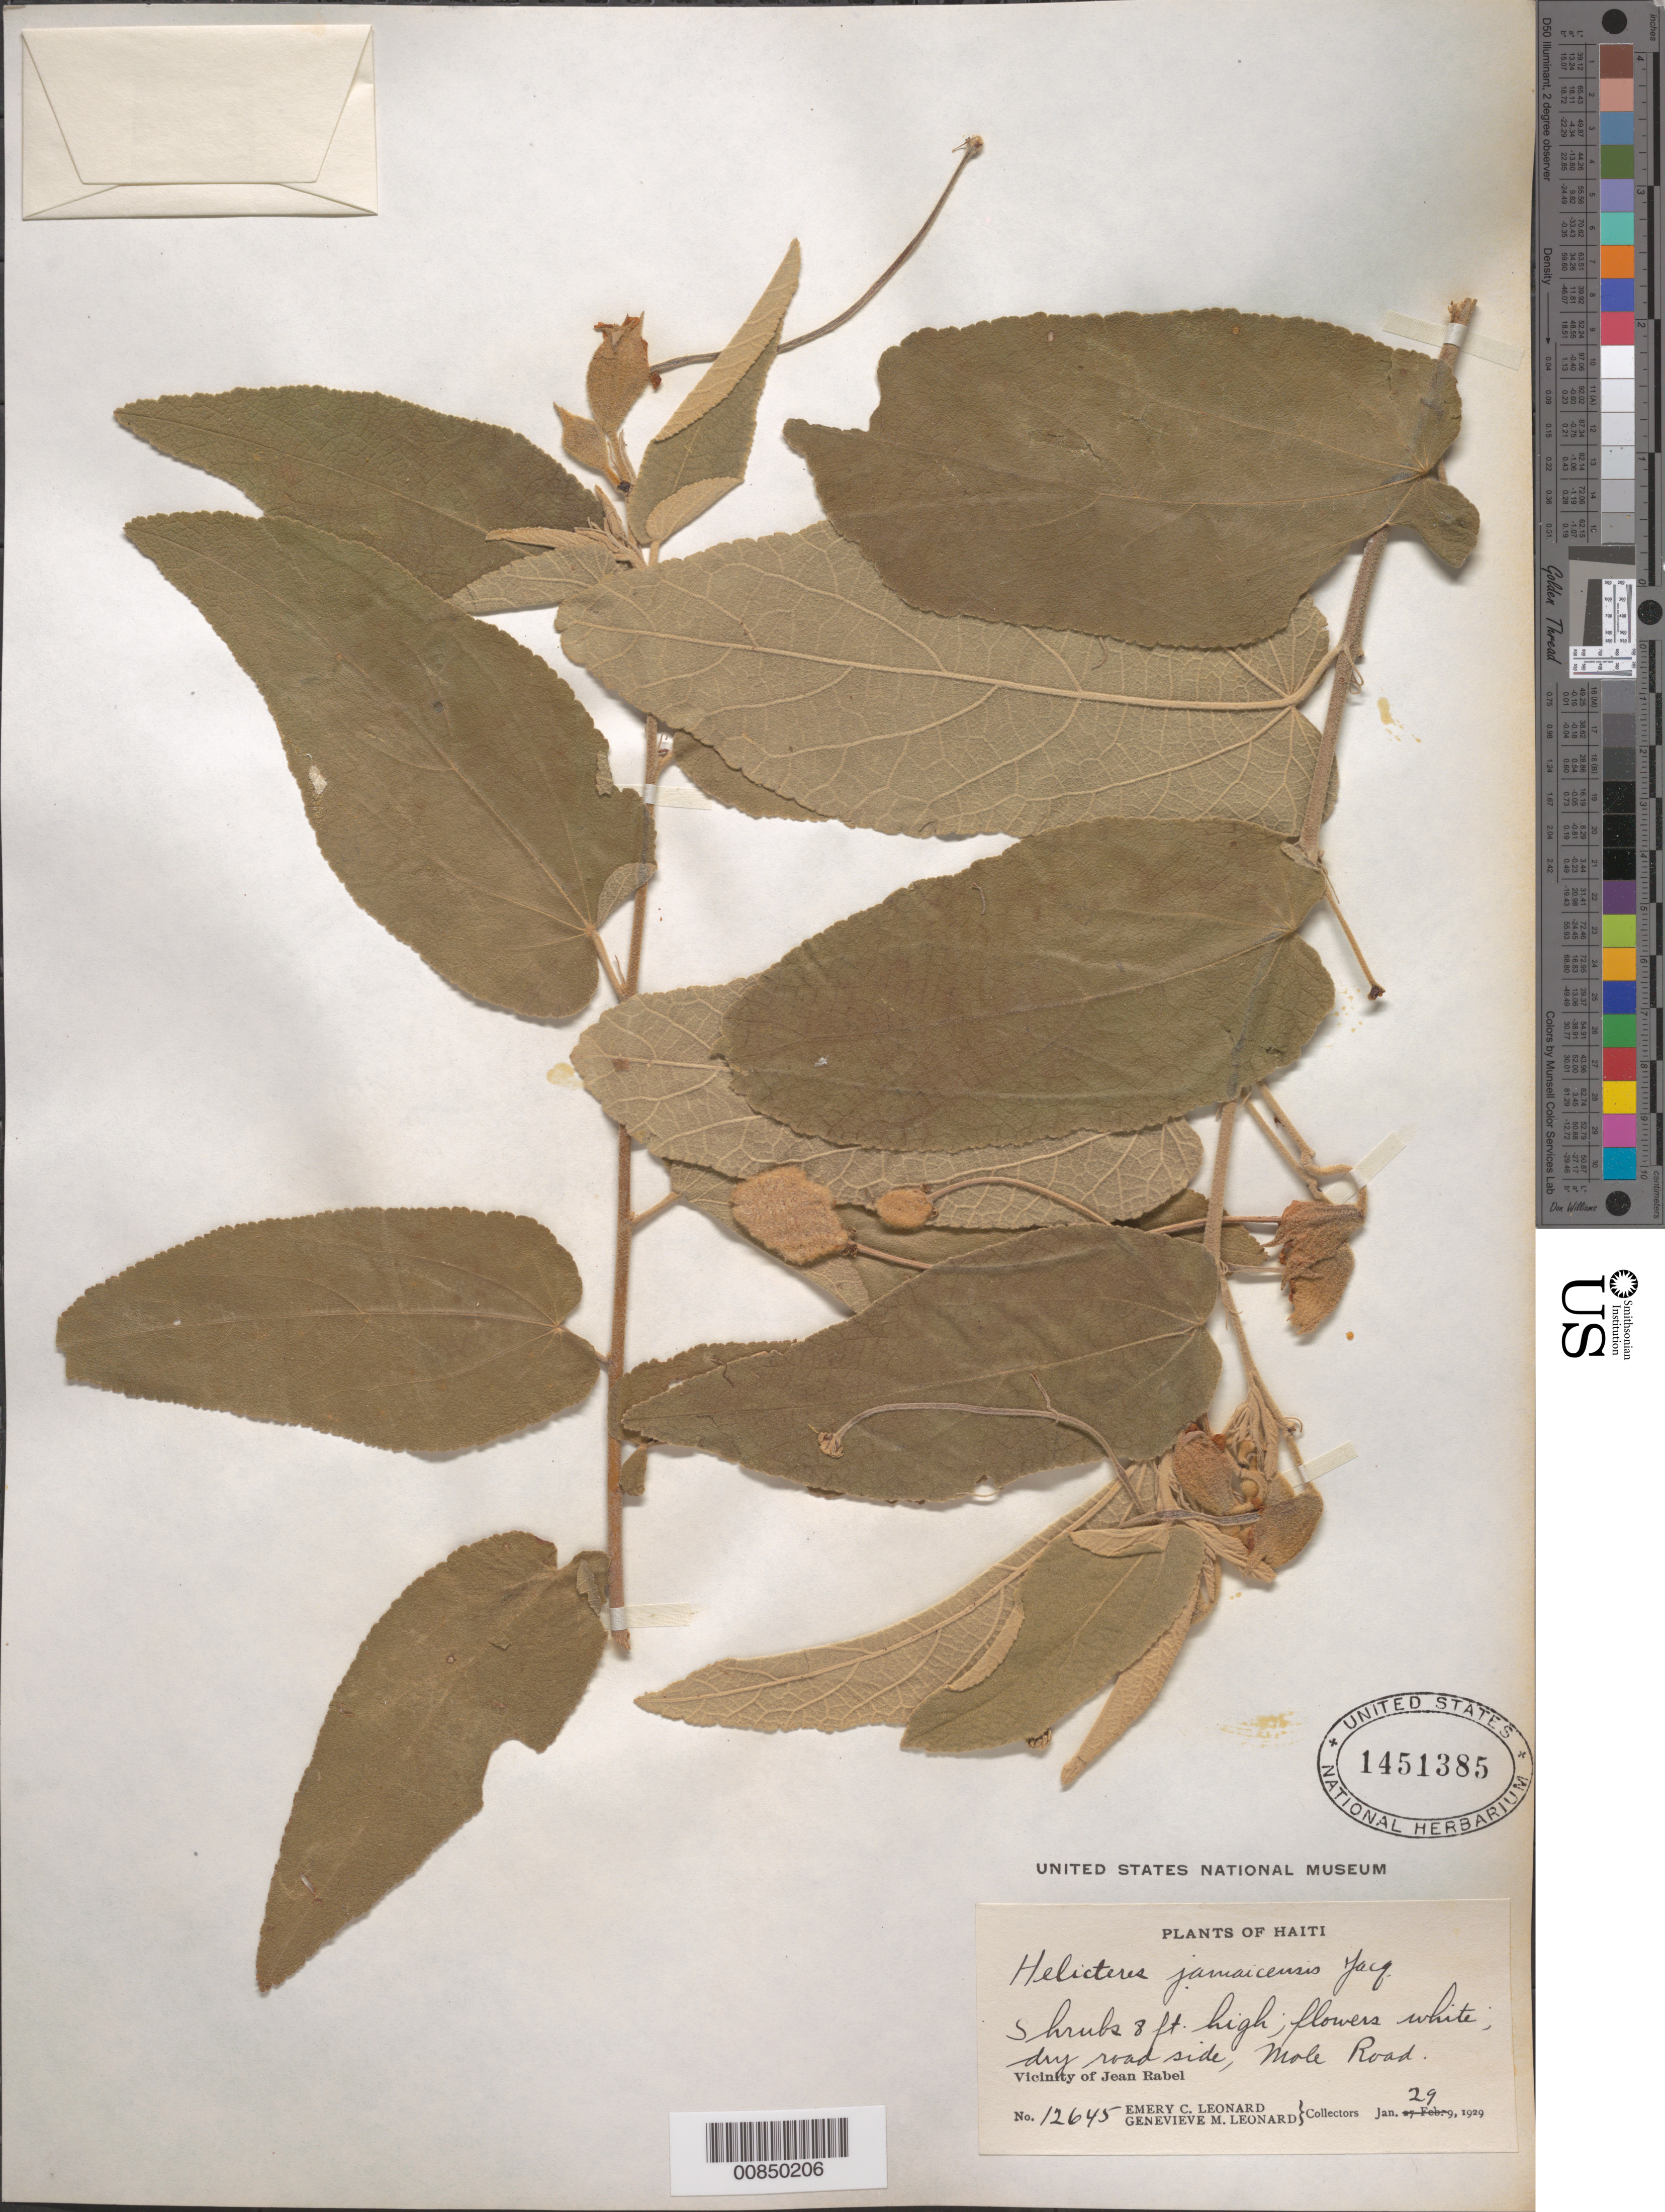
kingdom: Plantae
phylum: Tracheophyta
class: Magnoliopsida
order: Malvales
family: Malvaceae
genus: Helicteres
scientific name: Helicteres jamaicensis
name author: Jacq.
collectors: E. C. Leonard & G. M. Leonard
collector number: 12645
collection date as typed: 29 Jan 1929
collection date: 1929-01-29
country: Haiti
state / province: Nord-Ouest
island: Hispaniola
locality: Vicinity of Jean Rabel, Mole Road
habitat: Dry roadside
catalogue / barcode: US 1451385